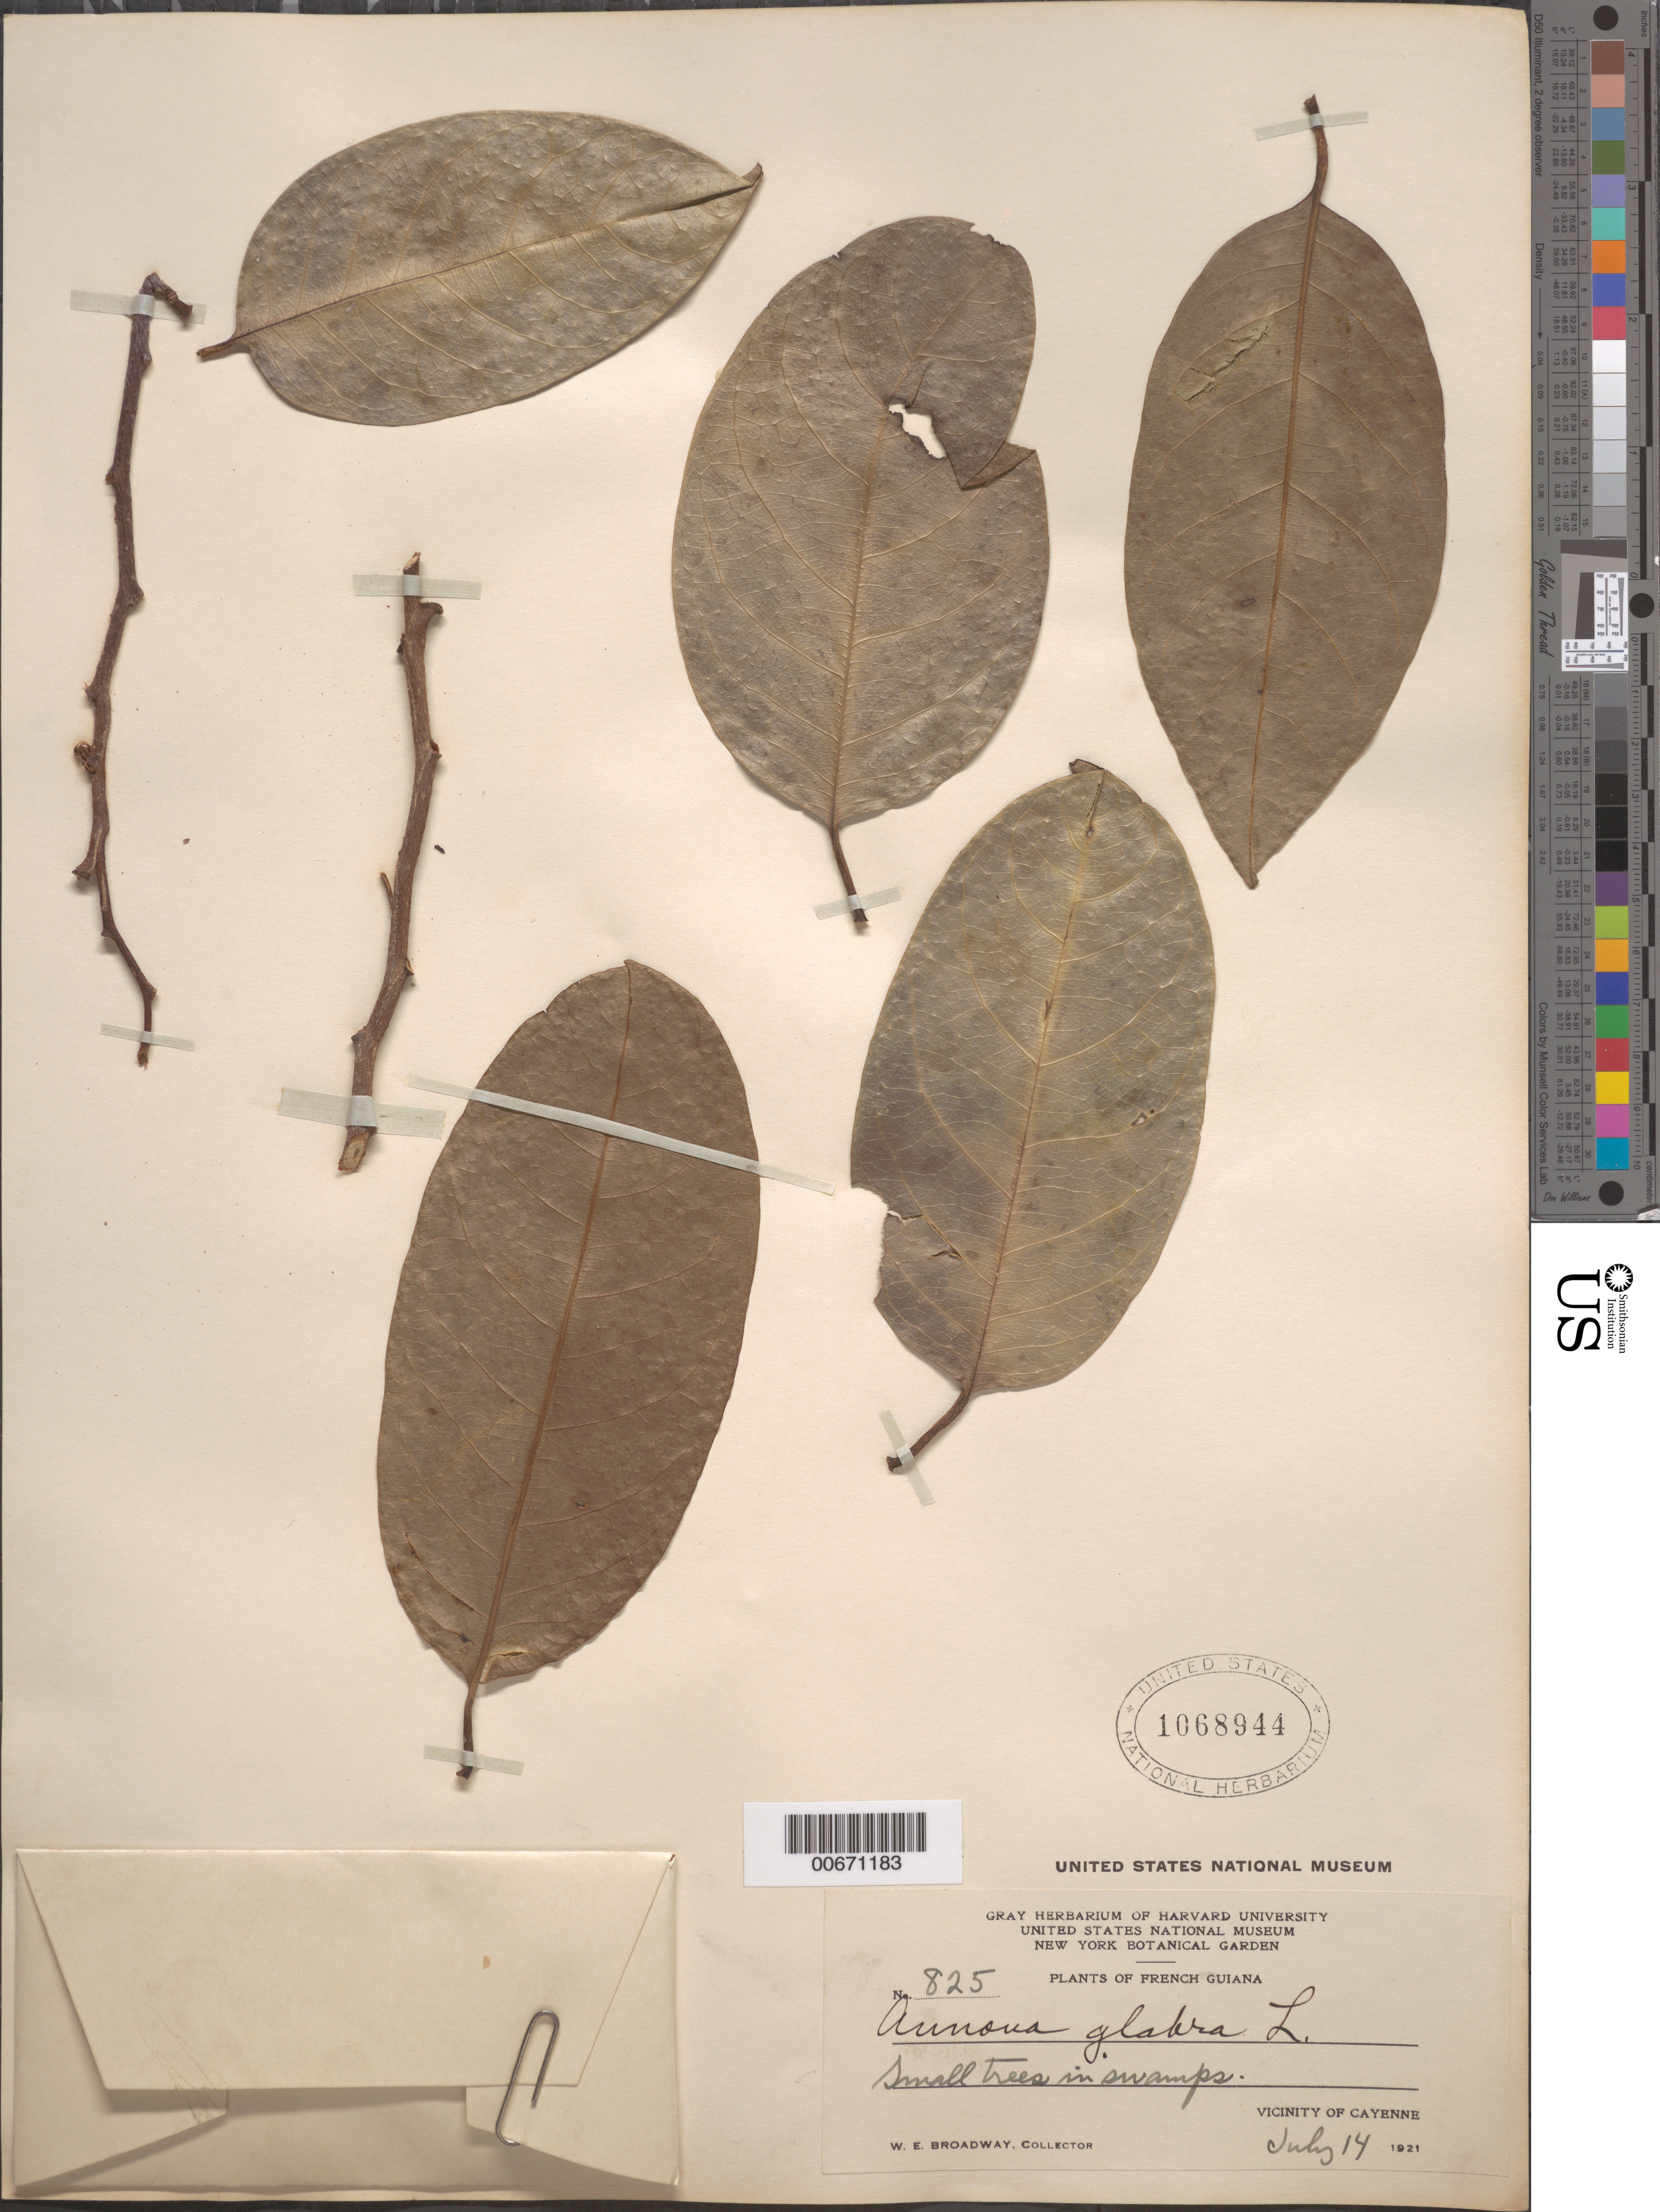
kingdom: Plantae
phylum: Tracheophyta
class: Magnoliopsida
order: Magnoliales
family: Annonaceae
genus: Annona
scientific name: Annona glabra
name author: L.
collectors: W. E. Broadway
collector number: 825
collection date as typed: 14-Jul-21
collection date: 1921-07-14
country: French Guiana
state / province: Cayenne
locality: Cayenne, vic.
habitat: Swamps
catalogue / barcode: US 1068944